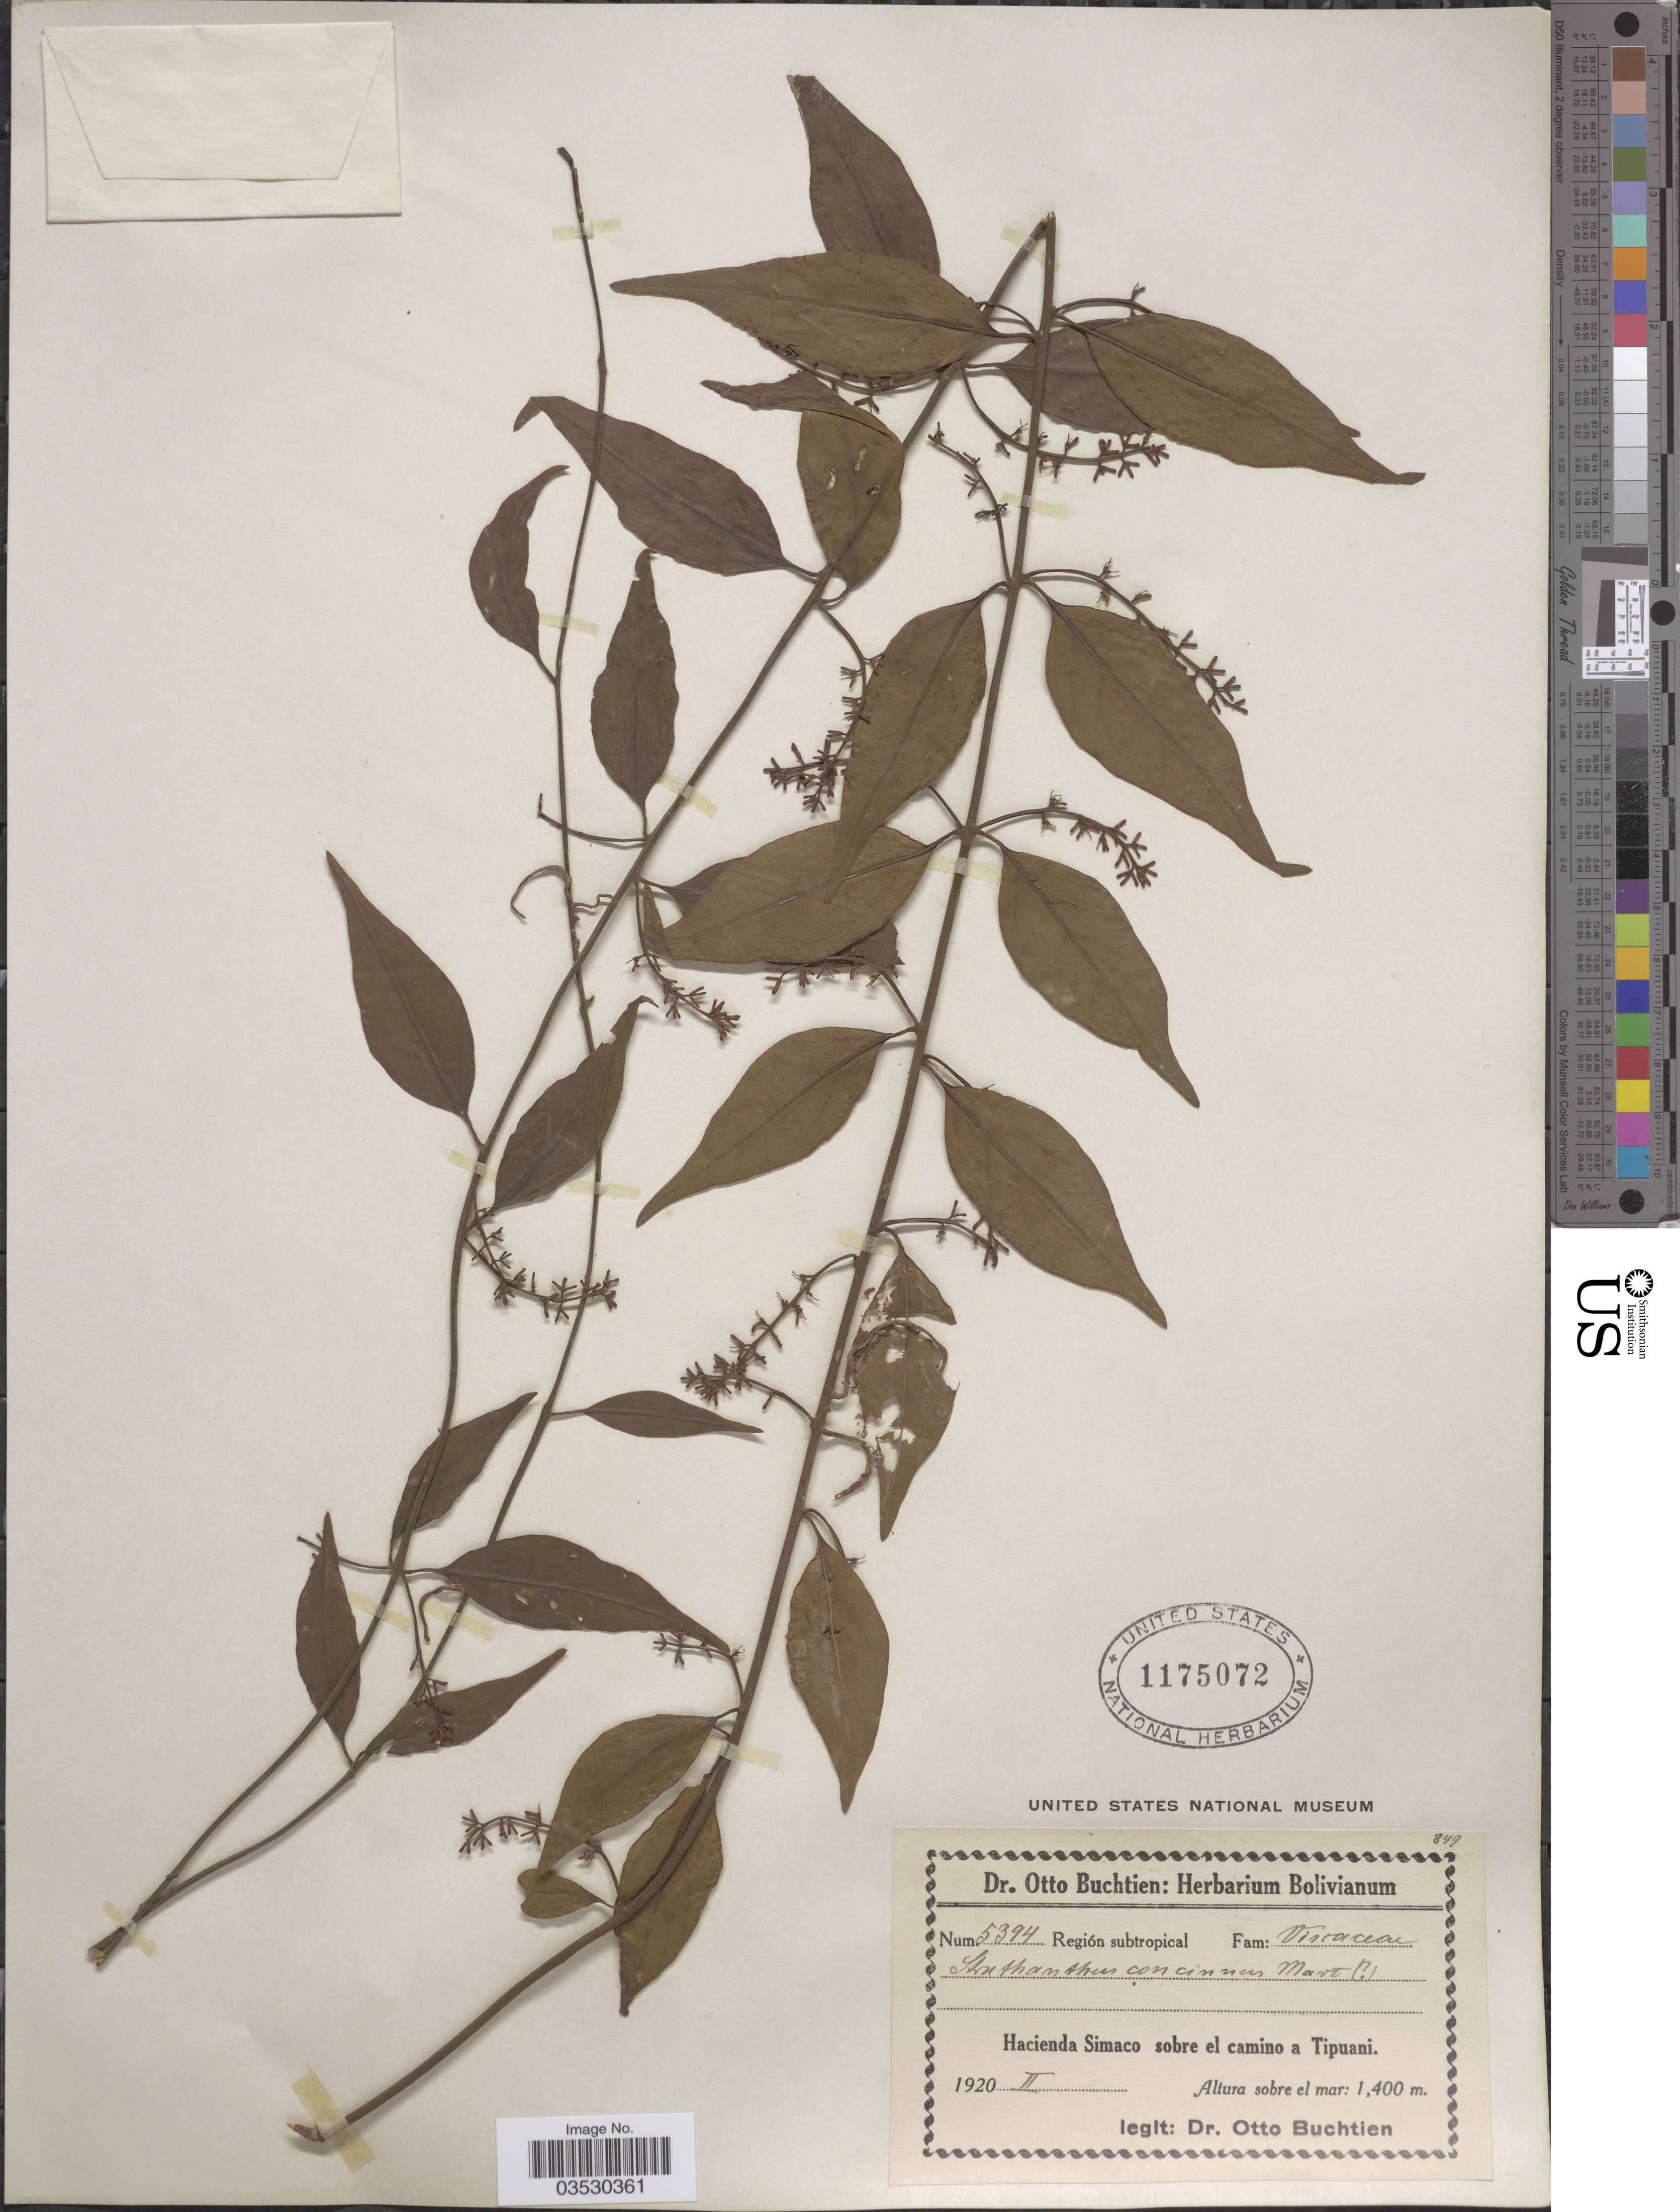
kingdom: Plantae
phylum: Tracheophyta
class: Magnoliopsida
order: Santalales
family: Loranthaceae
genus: Struthanthus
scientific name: Struthanthus concinnus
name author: Mart.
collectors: O. Buchtien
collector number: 5394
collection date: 1920-02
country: Bolivia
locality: Región subtropical. Hacienda Simaco sobre el camino a Tipuani.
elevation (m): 1400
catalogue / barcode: US 1175072